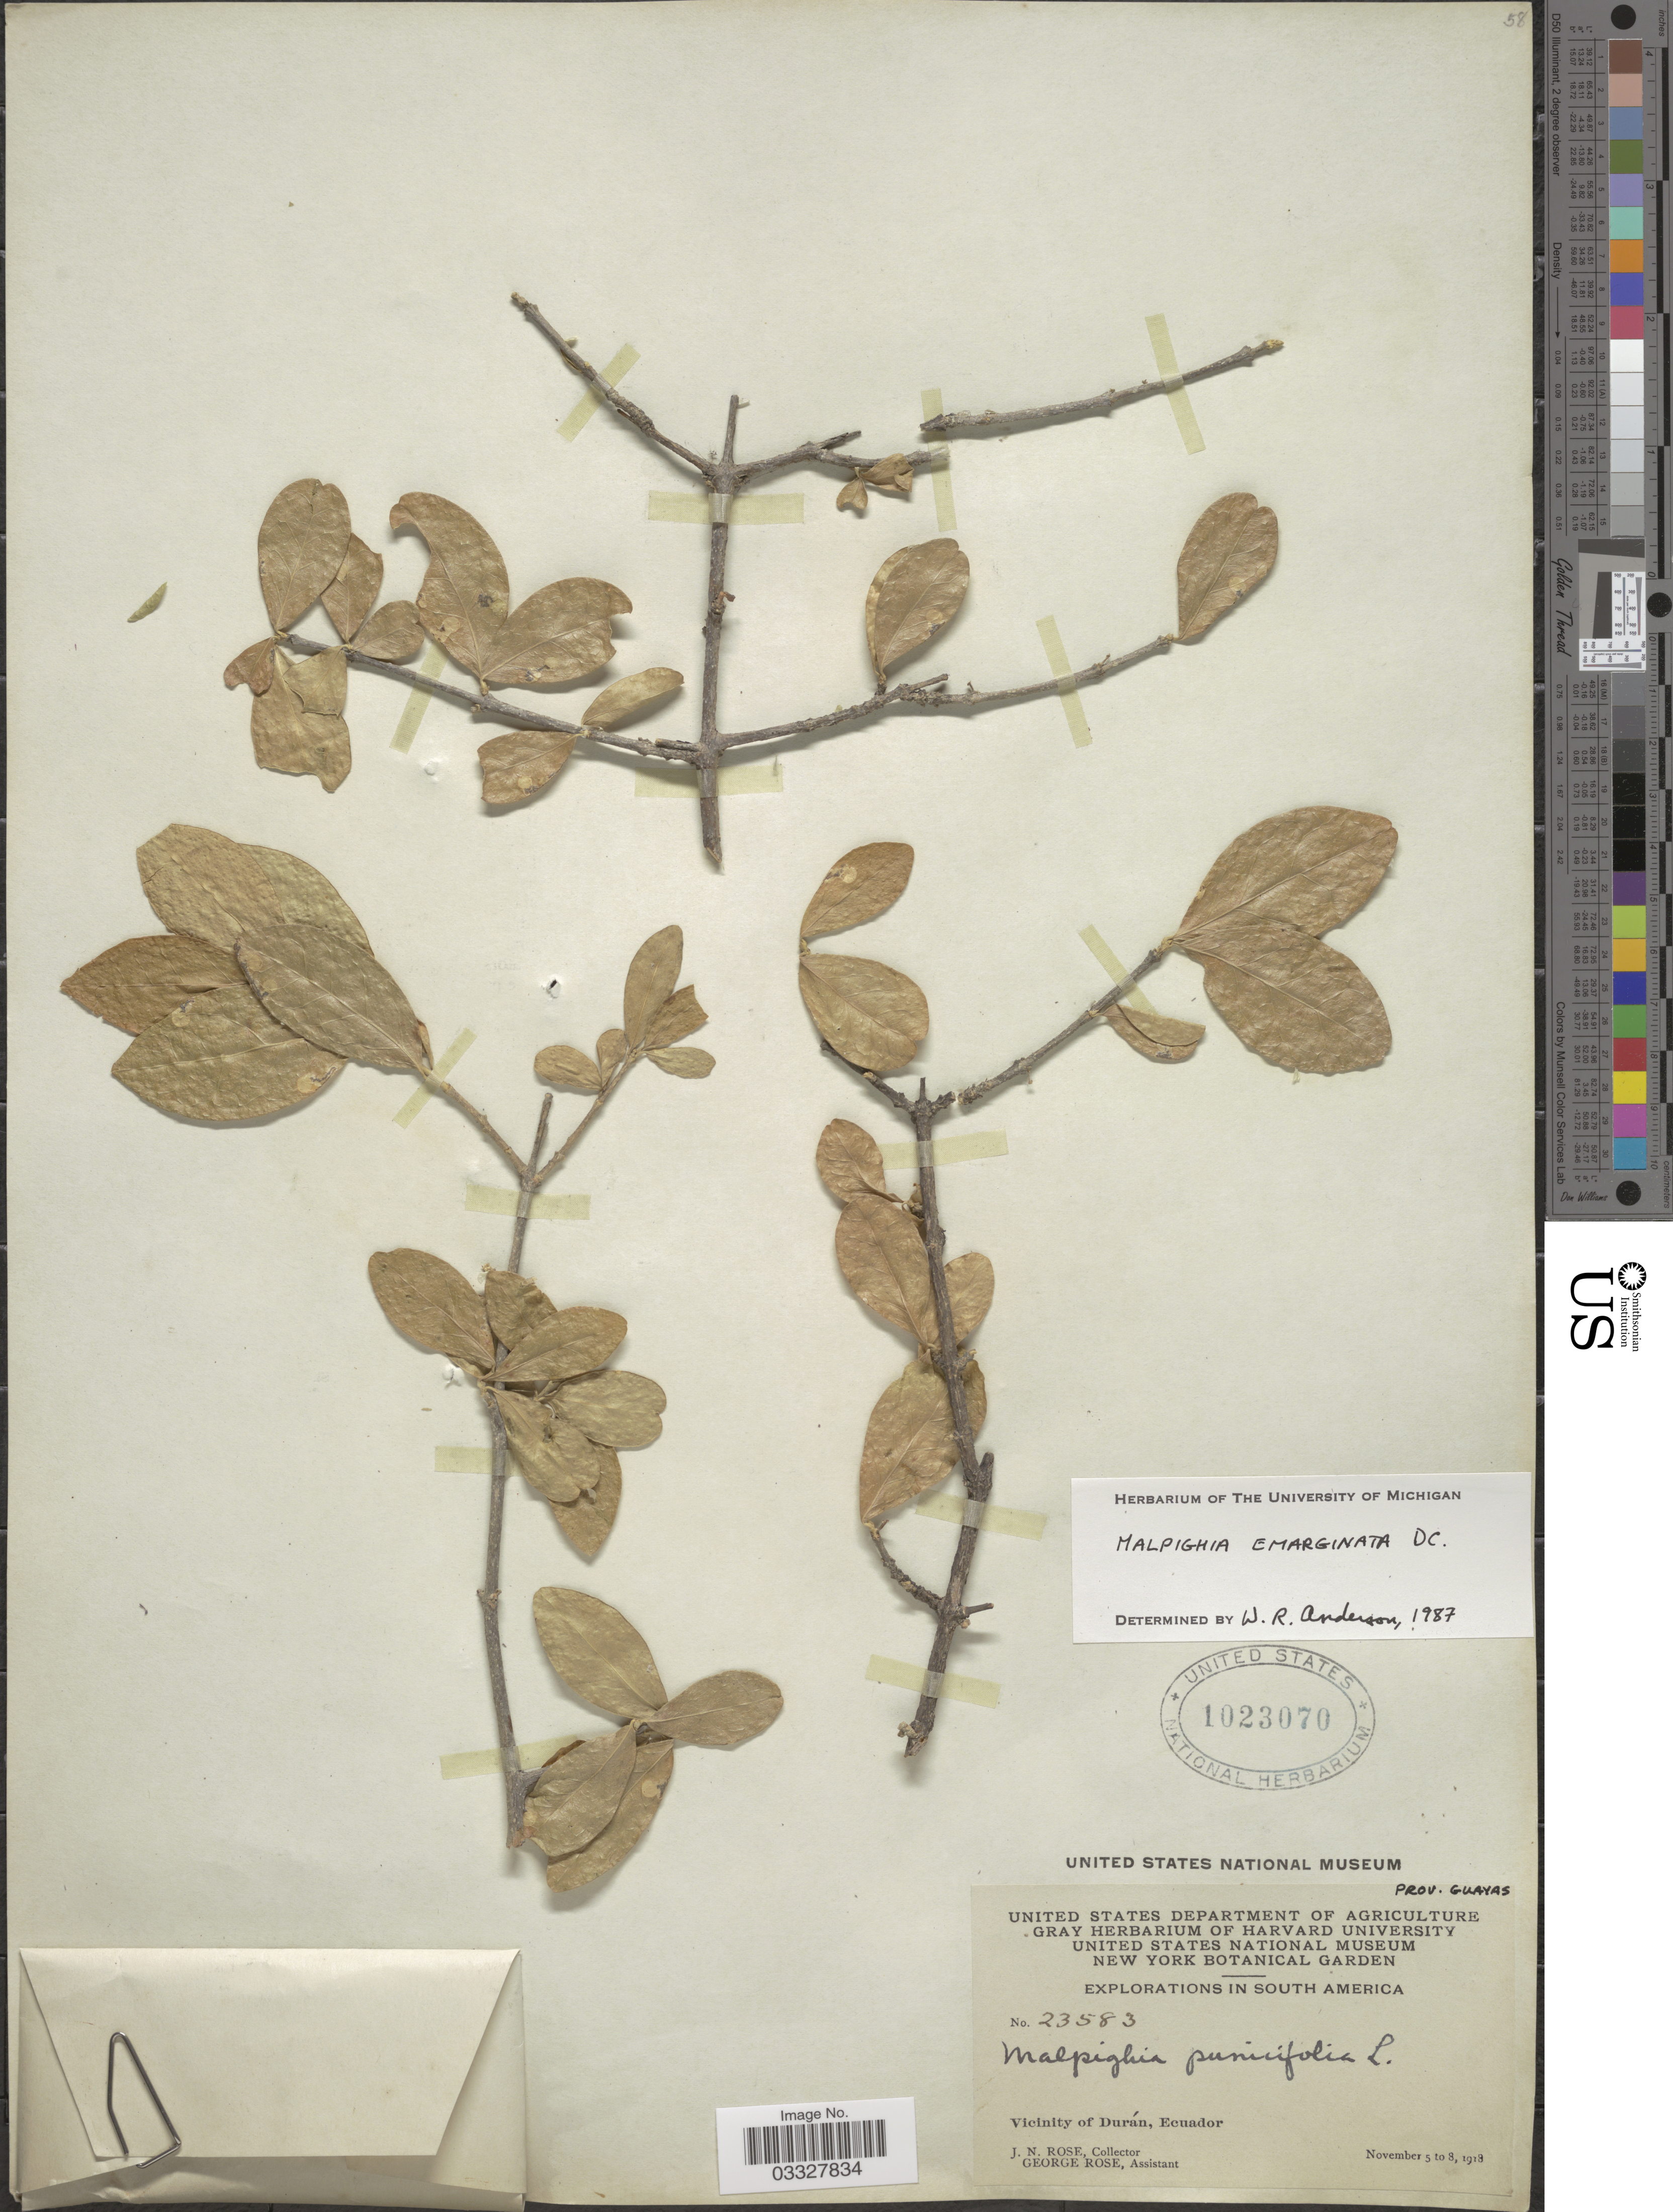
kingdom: Plantae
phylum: Tracheophyta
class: Magnoliopsida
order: Malpighiales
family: Malpighiaceae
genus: Malpighia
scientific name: Malpighia emarginata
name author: DC.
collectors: J. N. Rose & G. Rose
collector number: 23583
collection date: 1918-11-05/1918-11-08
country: Ecuador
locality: Vicinity of Durán.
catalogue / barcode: US 1023070